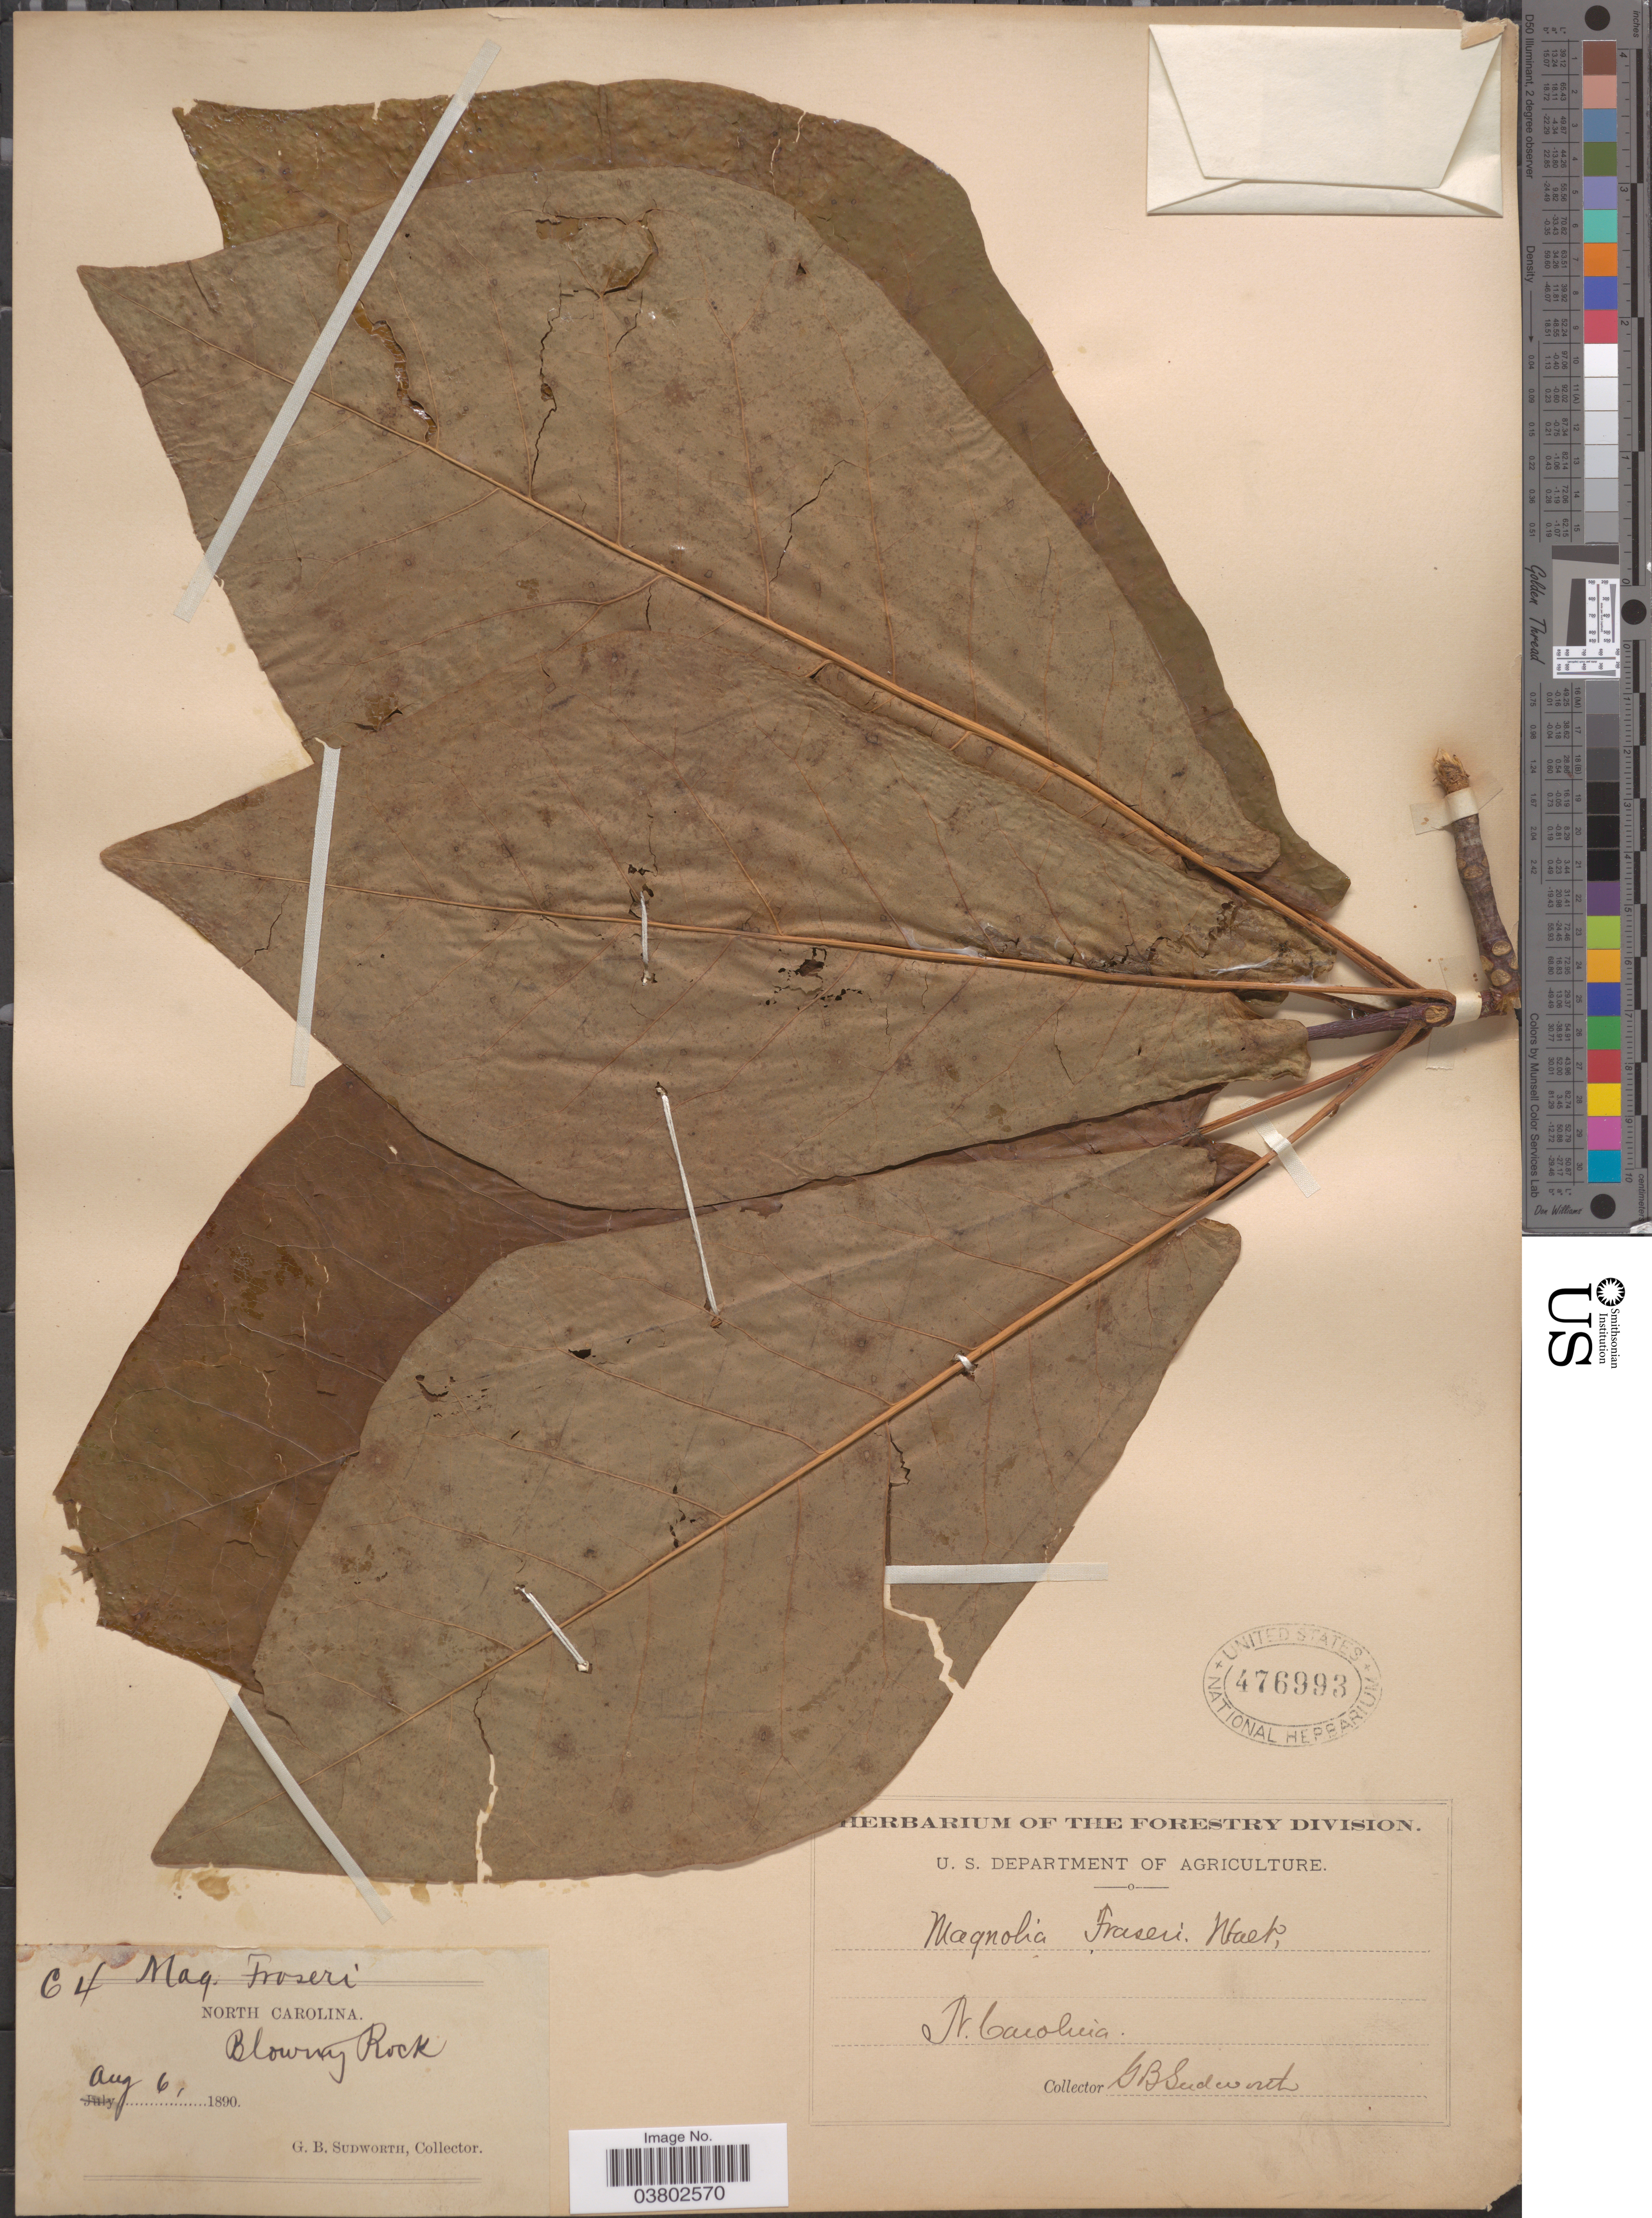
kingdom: Plantae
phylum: Tracheophyta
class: Magnoliopsida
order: Magnoliales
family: Magnoliaceae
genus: Magnolia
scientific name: Magnolia fraseri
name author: Walter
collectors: G. B. Sudworth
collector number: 64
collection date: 1890-08-06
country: United States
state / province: North Carolina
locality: Blowny Rock.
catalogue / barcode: US 476993